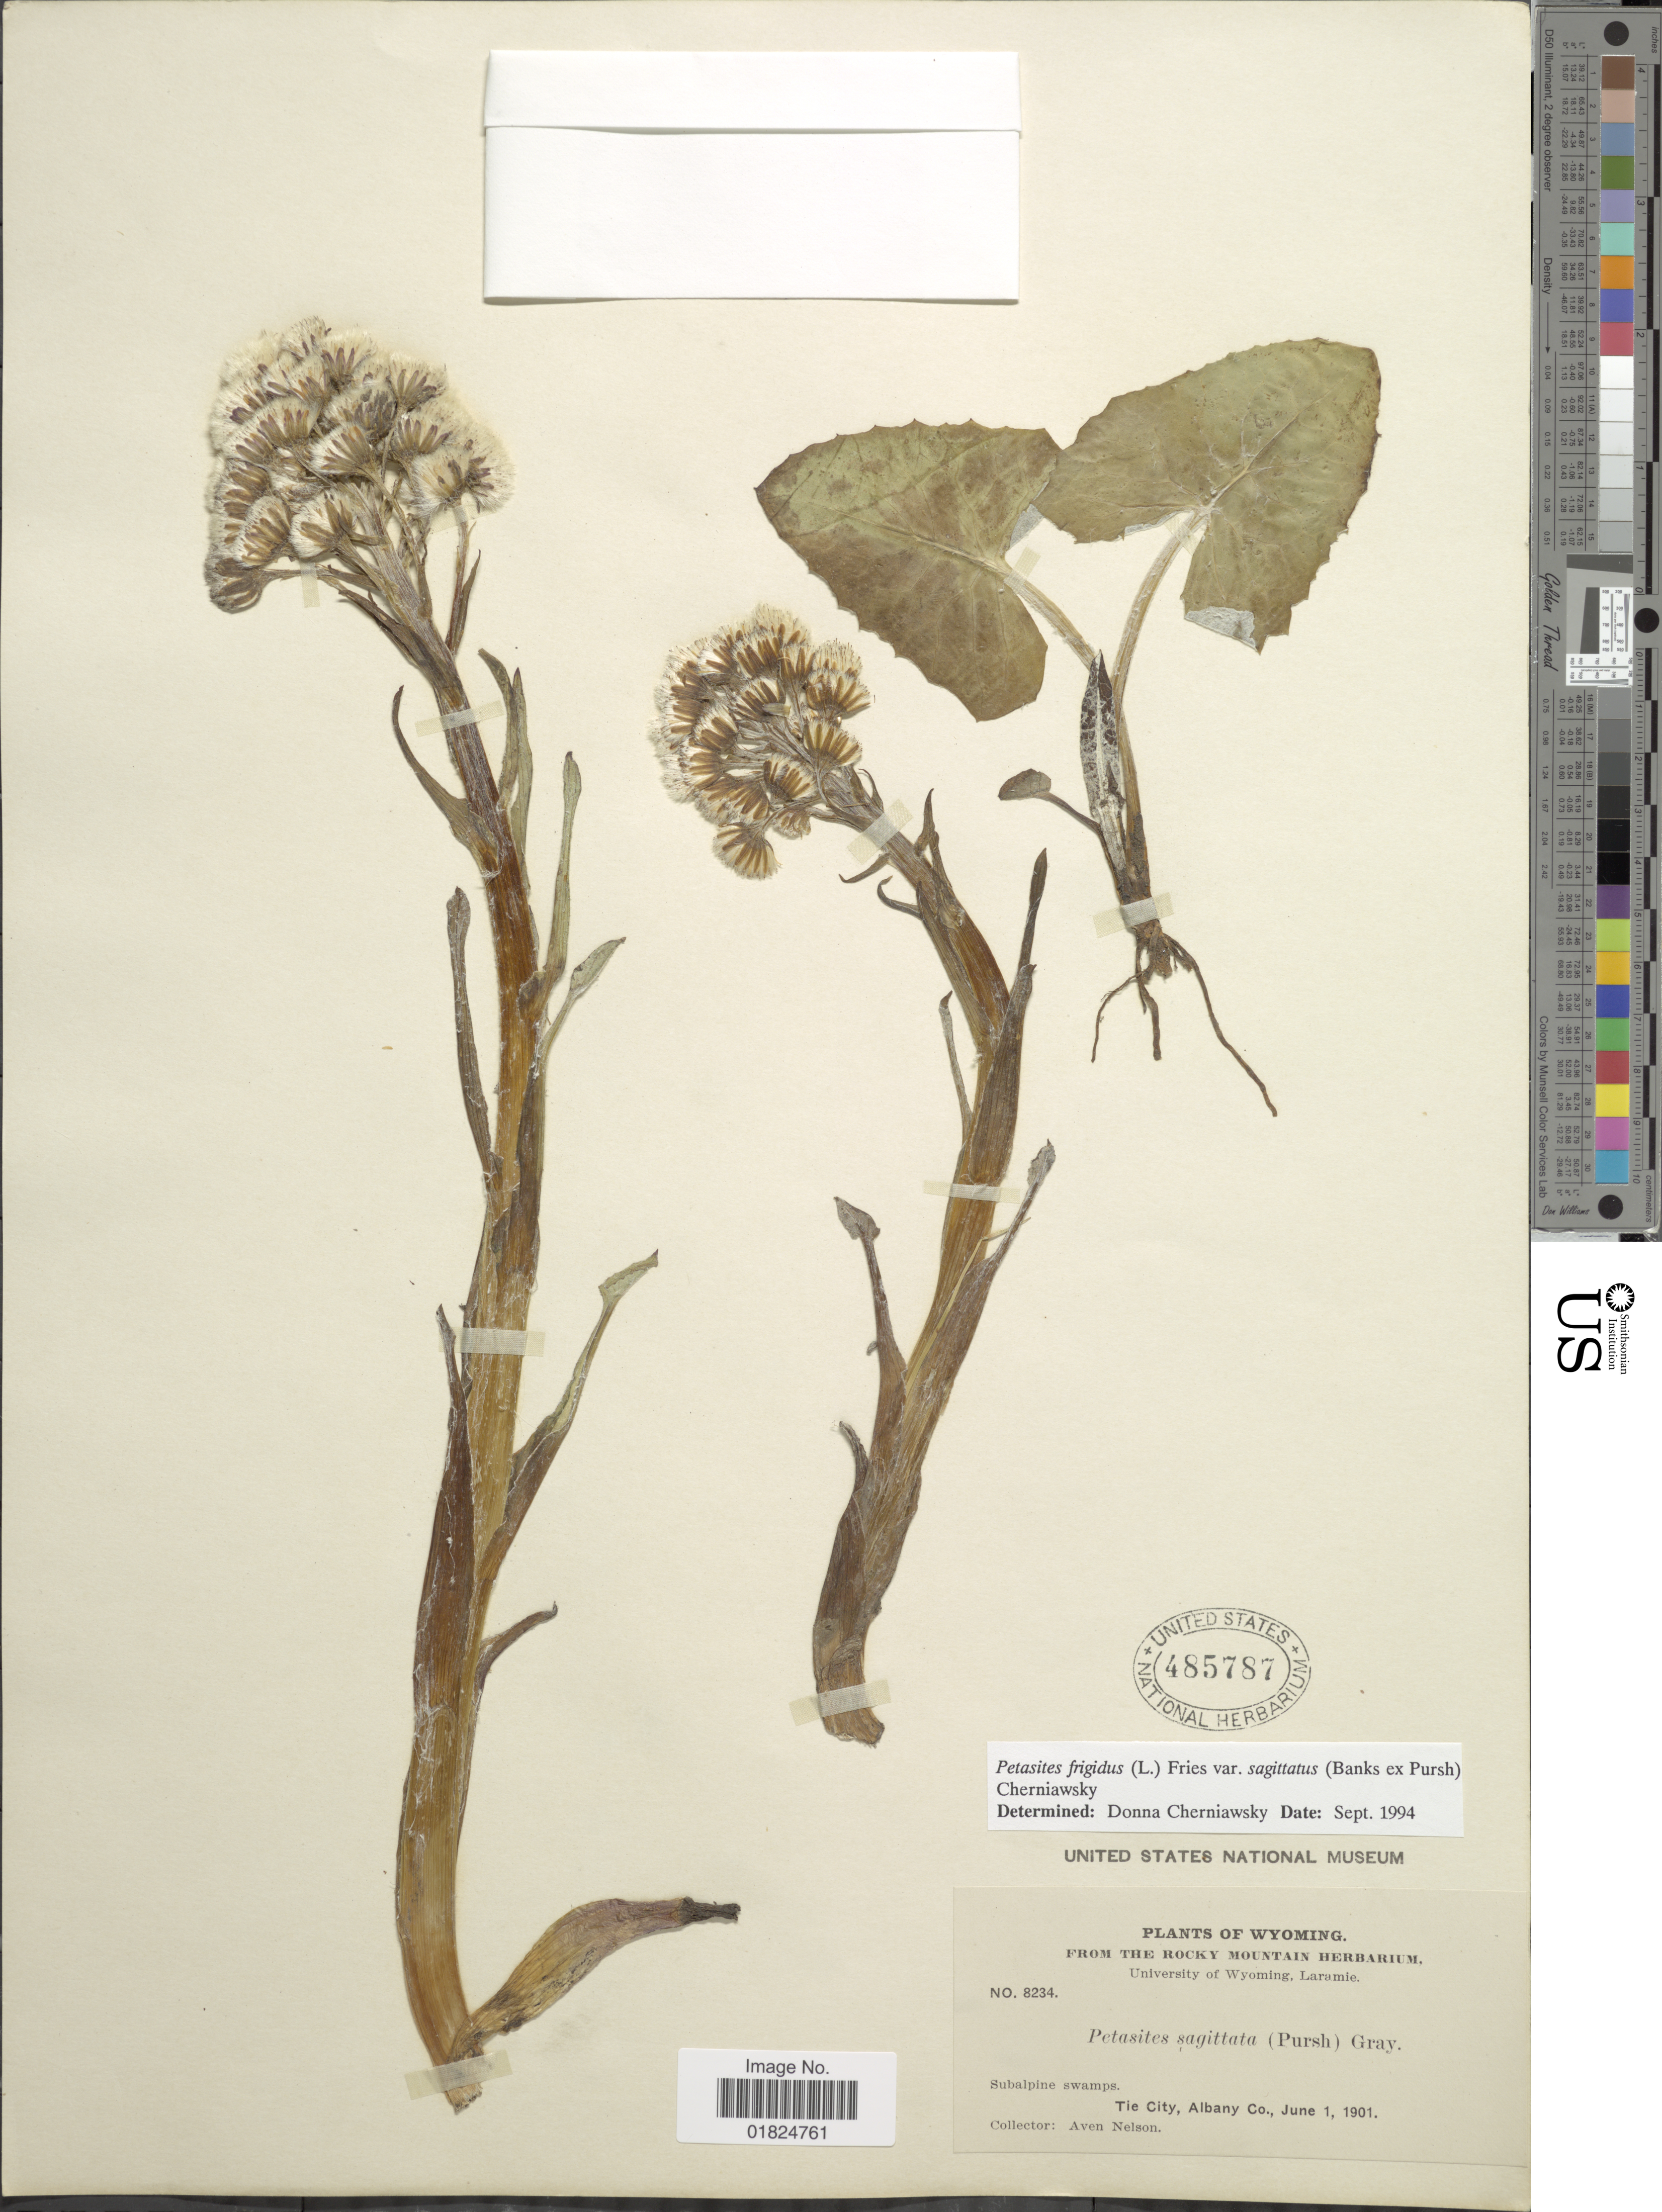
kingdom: Plantae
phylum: Tracheophyta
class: Magnoliopsida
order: Asterales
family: Asteraceae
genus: Petasites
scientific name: Petasites frigidus var. sagittatus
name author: (Banks ex Pursh) Cherniawsky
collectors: A. Nelson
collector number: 8234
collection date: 1901-06-01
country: United States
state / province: Wyoming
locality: Wyoming. Tie City, Albany Co.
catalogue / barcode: US 485787